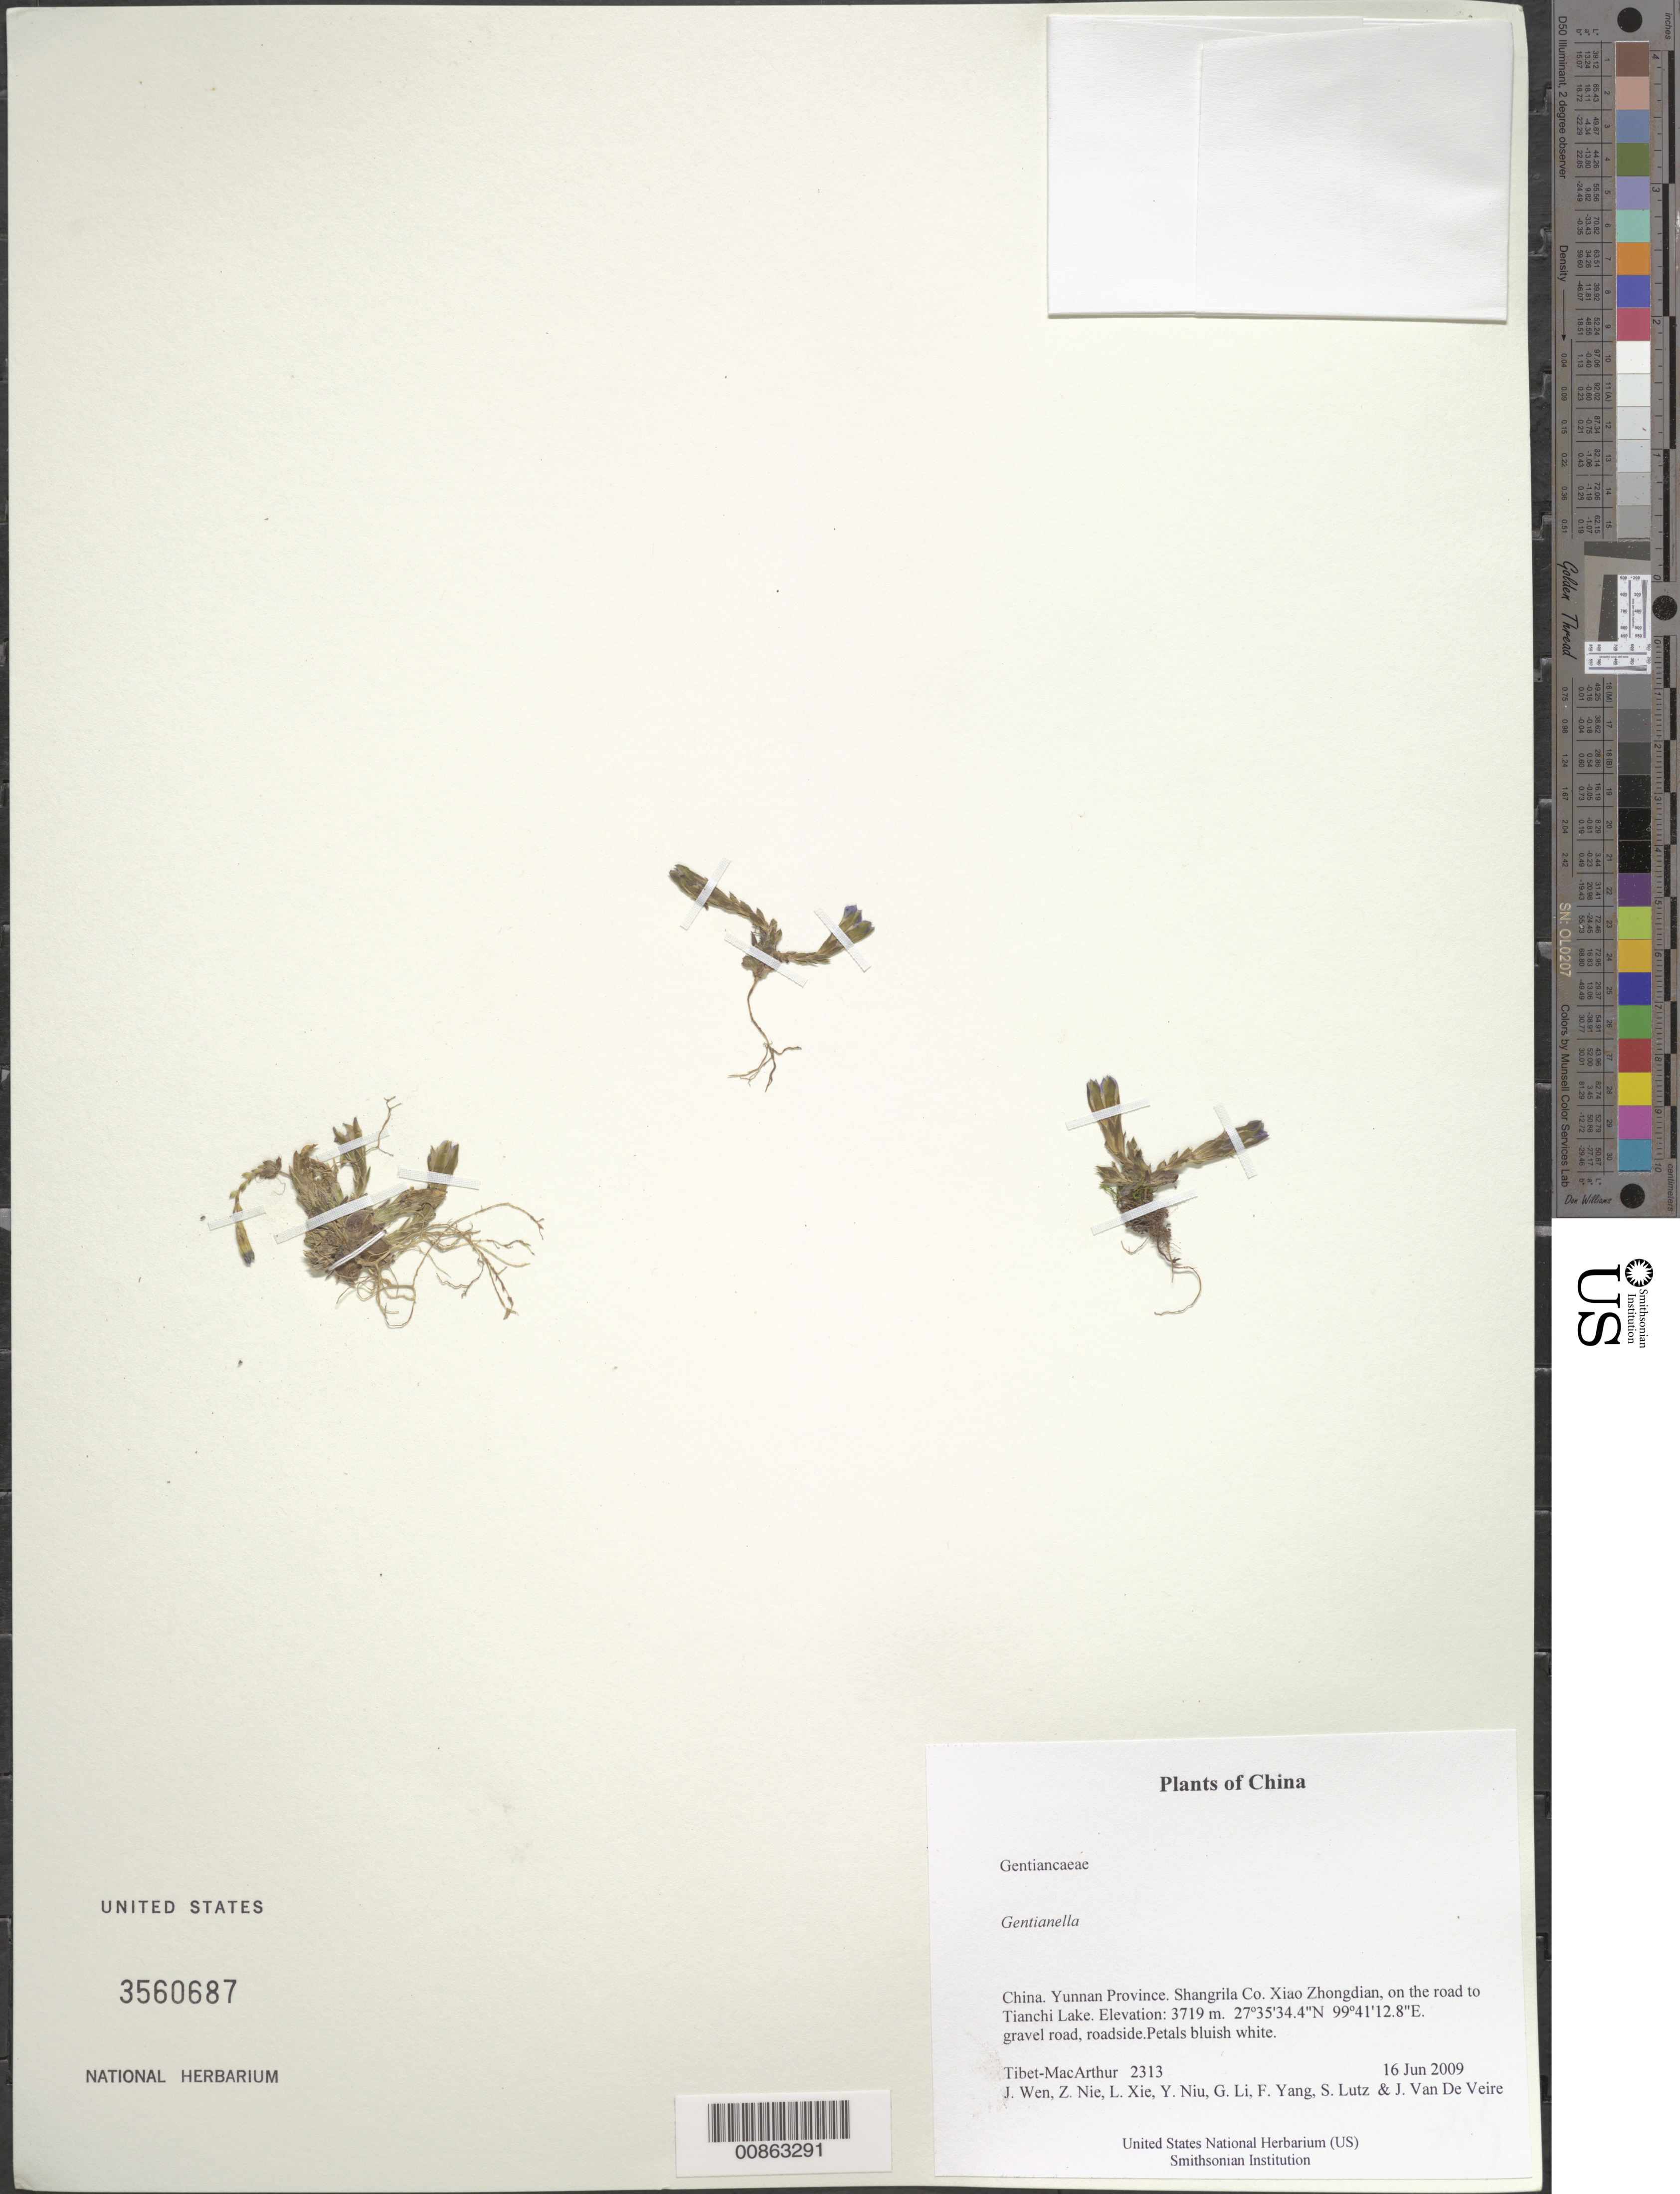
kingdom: Plantae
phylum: Tracheophyta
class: Magnoliopsida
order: Gentianales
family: Gentianaceae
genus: Gentianella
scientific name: Gentianella sp.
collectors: Tibet-MacArthur, J. Wen, Z. Nie, L. Xie, Y. Niu, G. Li, F. Yang, S. Lutz & J. Van De Veire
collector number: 2313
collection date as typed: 16 Jun 2009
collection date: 2009-06-16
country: China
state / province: Yunnan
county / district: Shangrila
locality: Xiao Zhongdian, on the road to Tianchi Lake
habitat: gravel road, roadside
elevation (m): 3719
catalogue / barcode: US 3560687